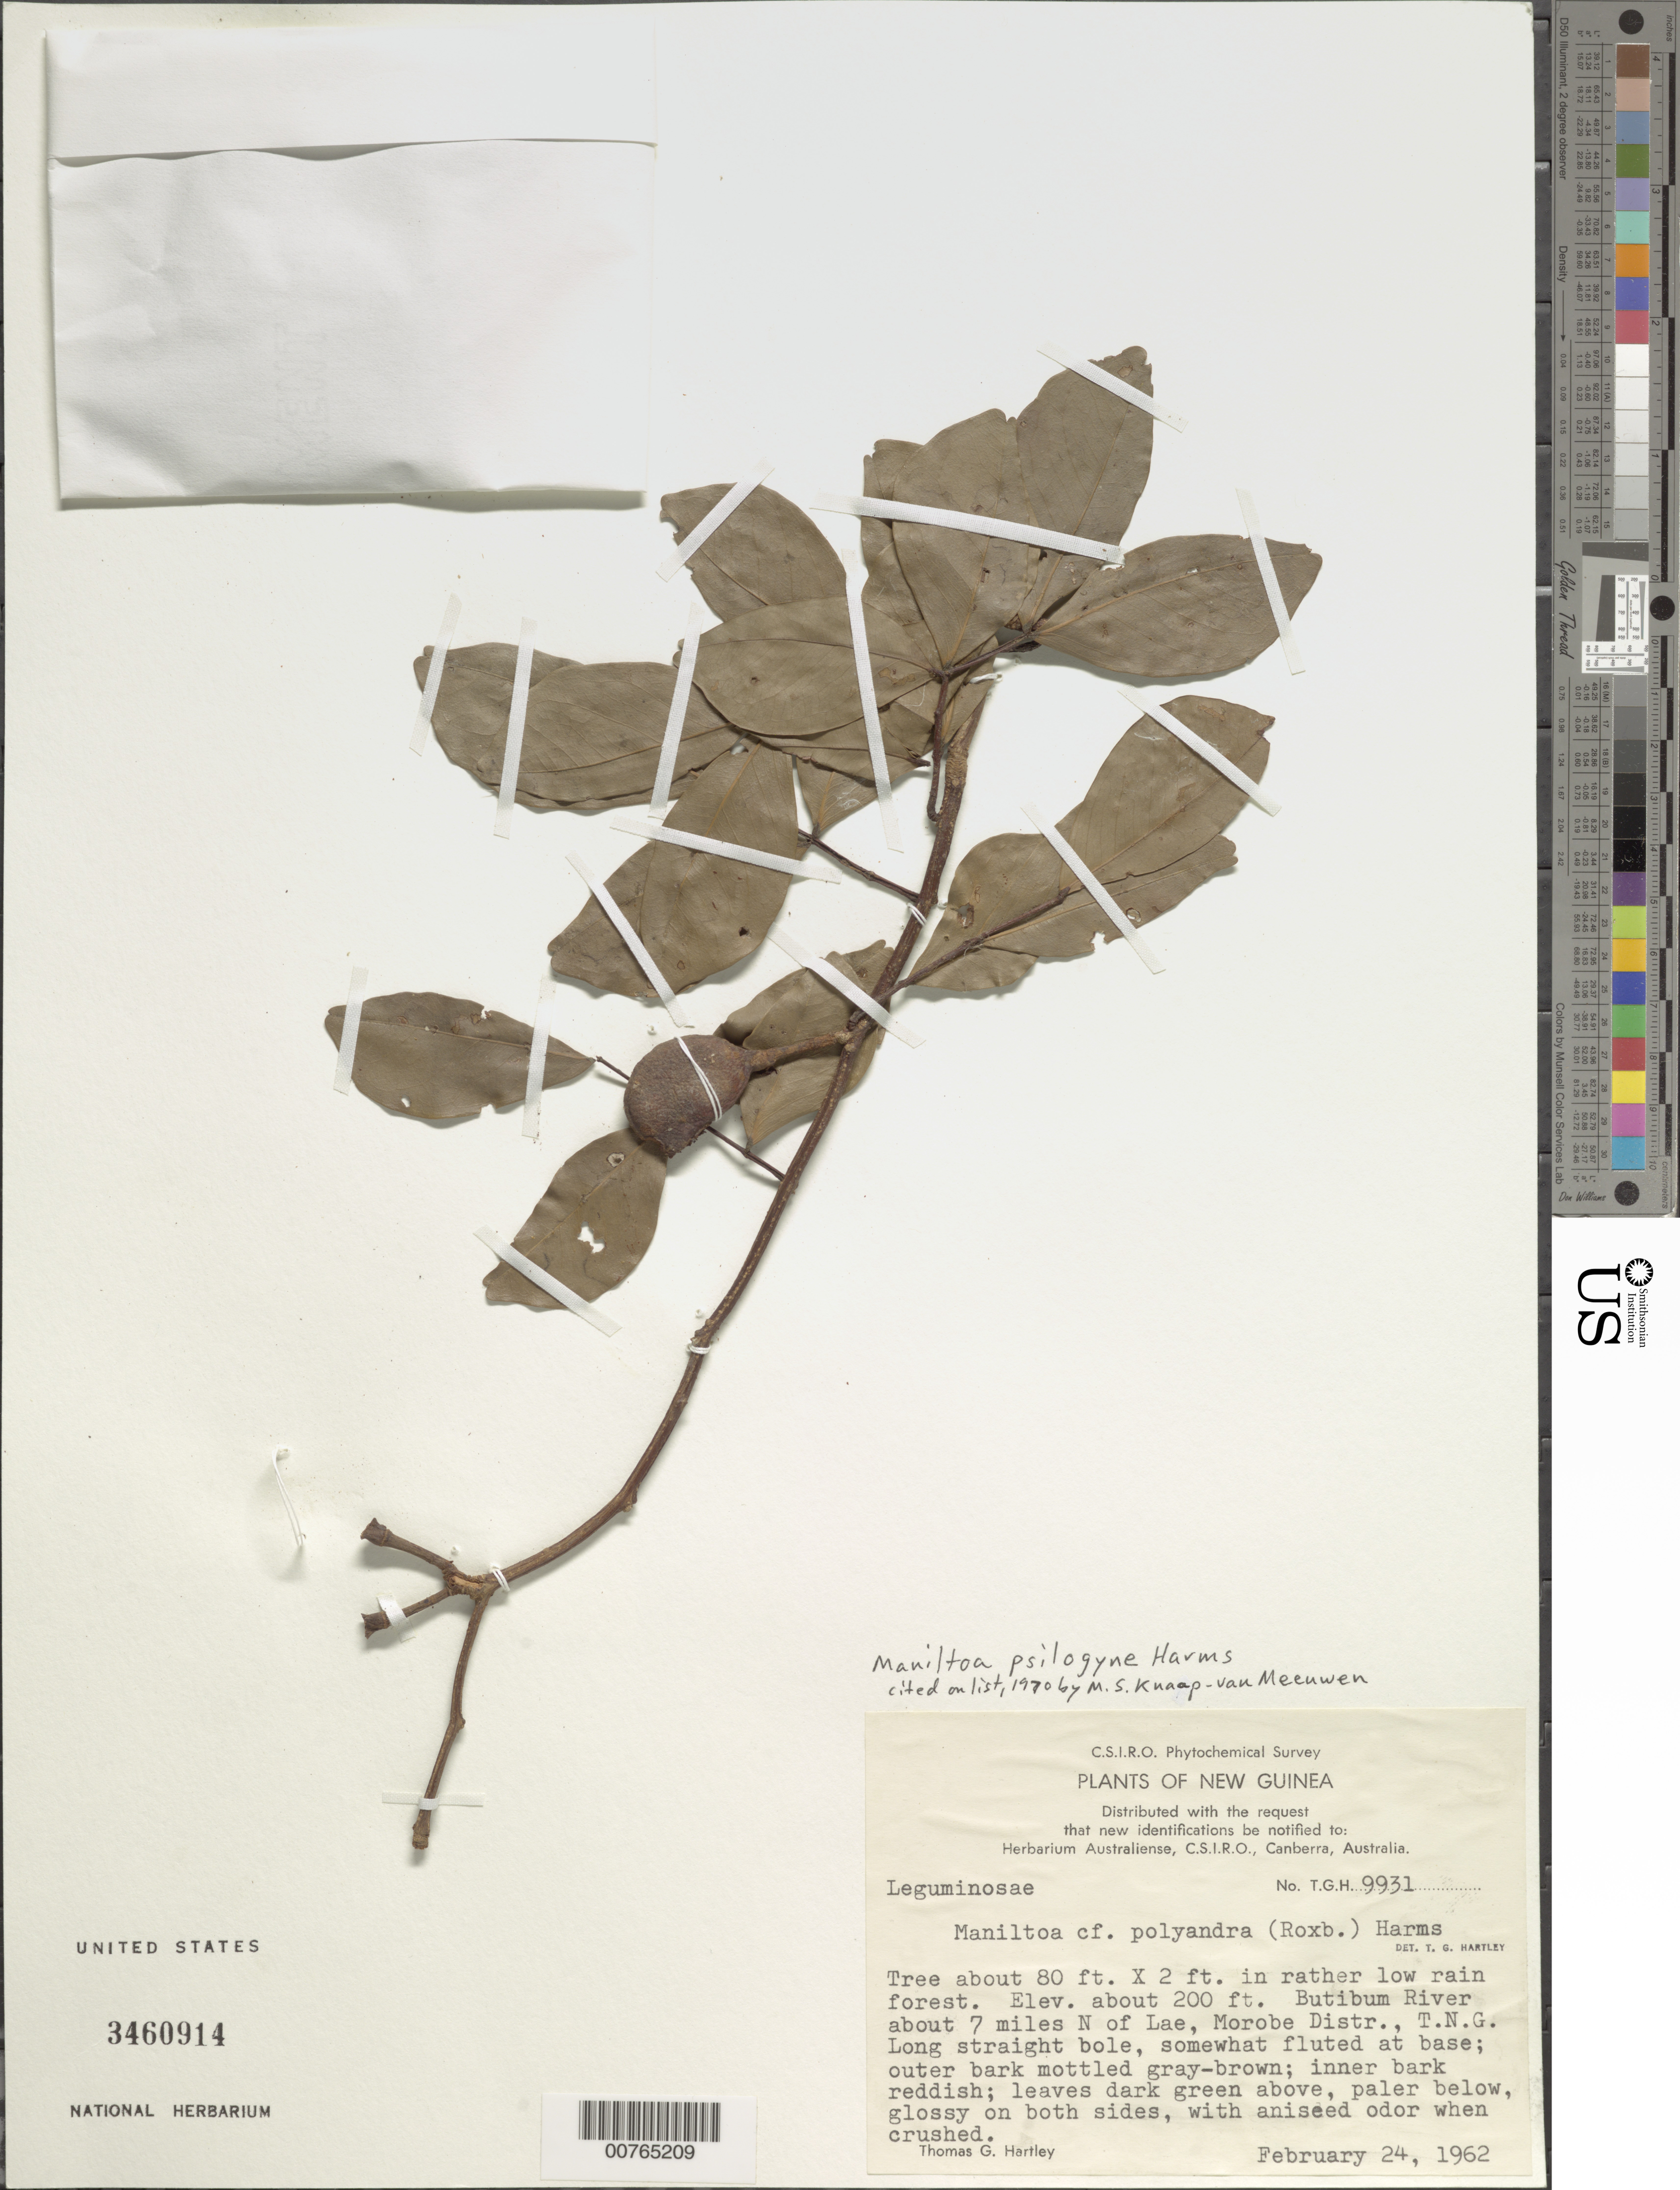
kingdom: Plantae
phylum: Tracheophyta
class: Magnoliopsida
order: Fabales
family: Fabaceae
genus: Maniltoa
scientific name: Maniltoa psilogyne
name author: Harms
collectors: T. G. Hartley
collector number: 9931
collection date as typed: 24 Feb 1962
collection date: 1962-02-24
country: Papua New Guinea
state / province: Morobe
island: New Guinea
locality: Butibum River, N of Lae.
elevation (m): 61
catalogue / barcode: US 3460914